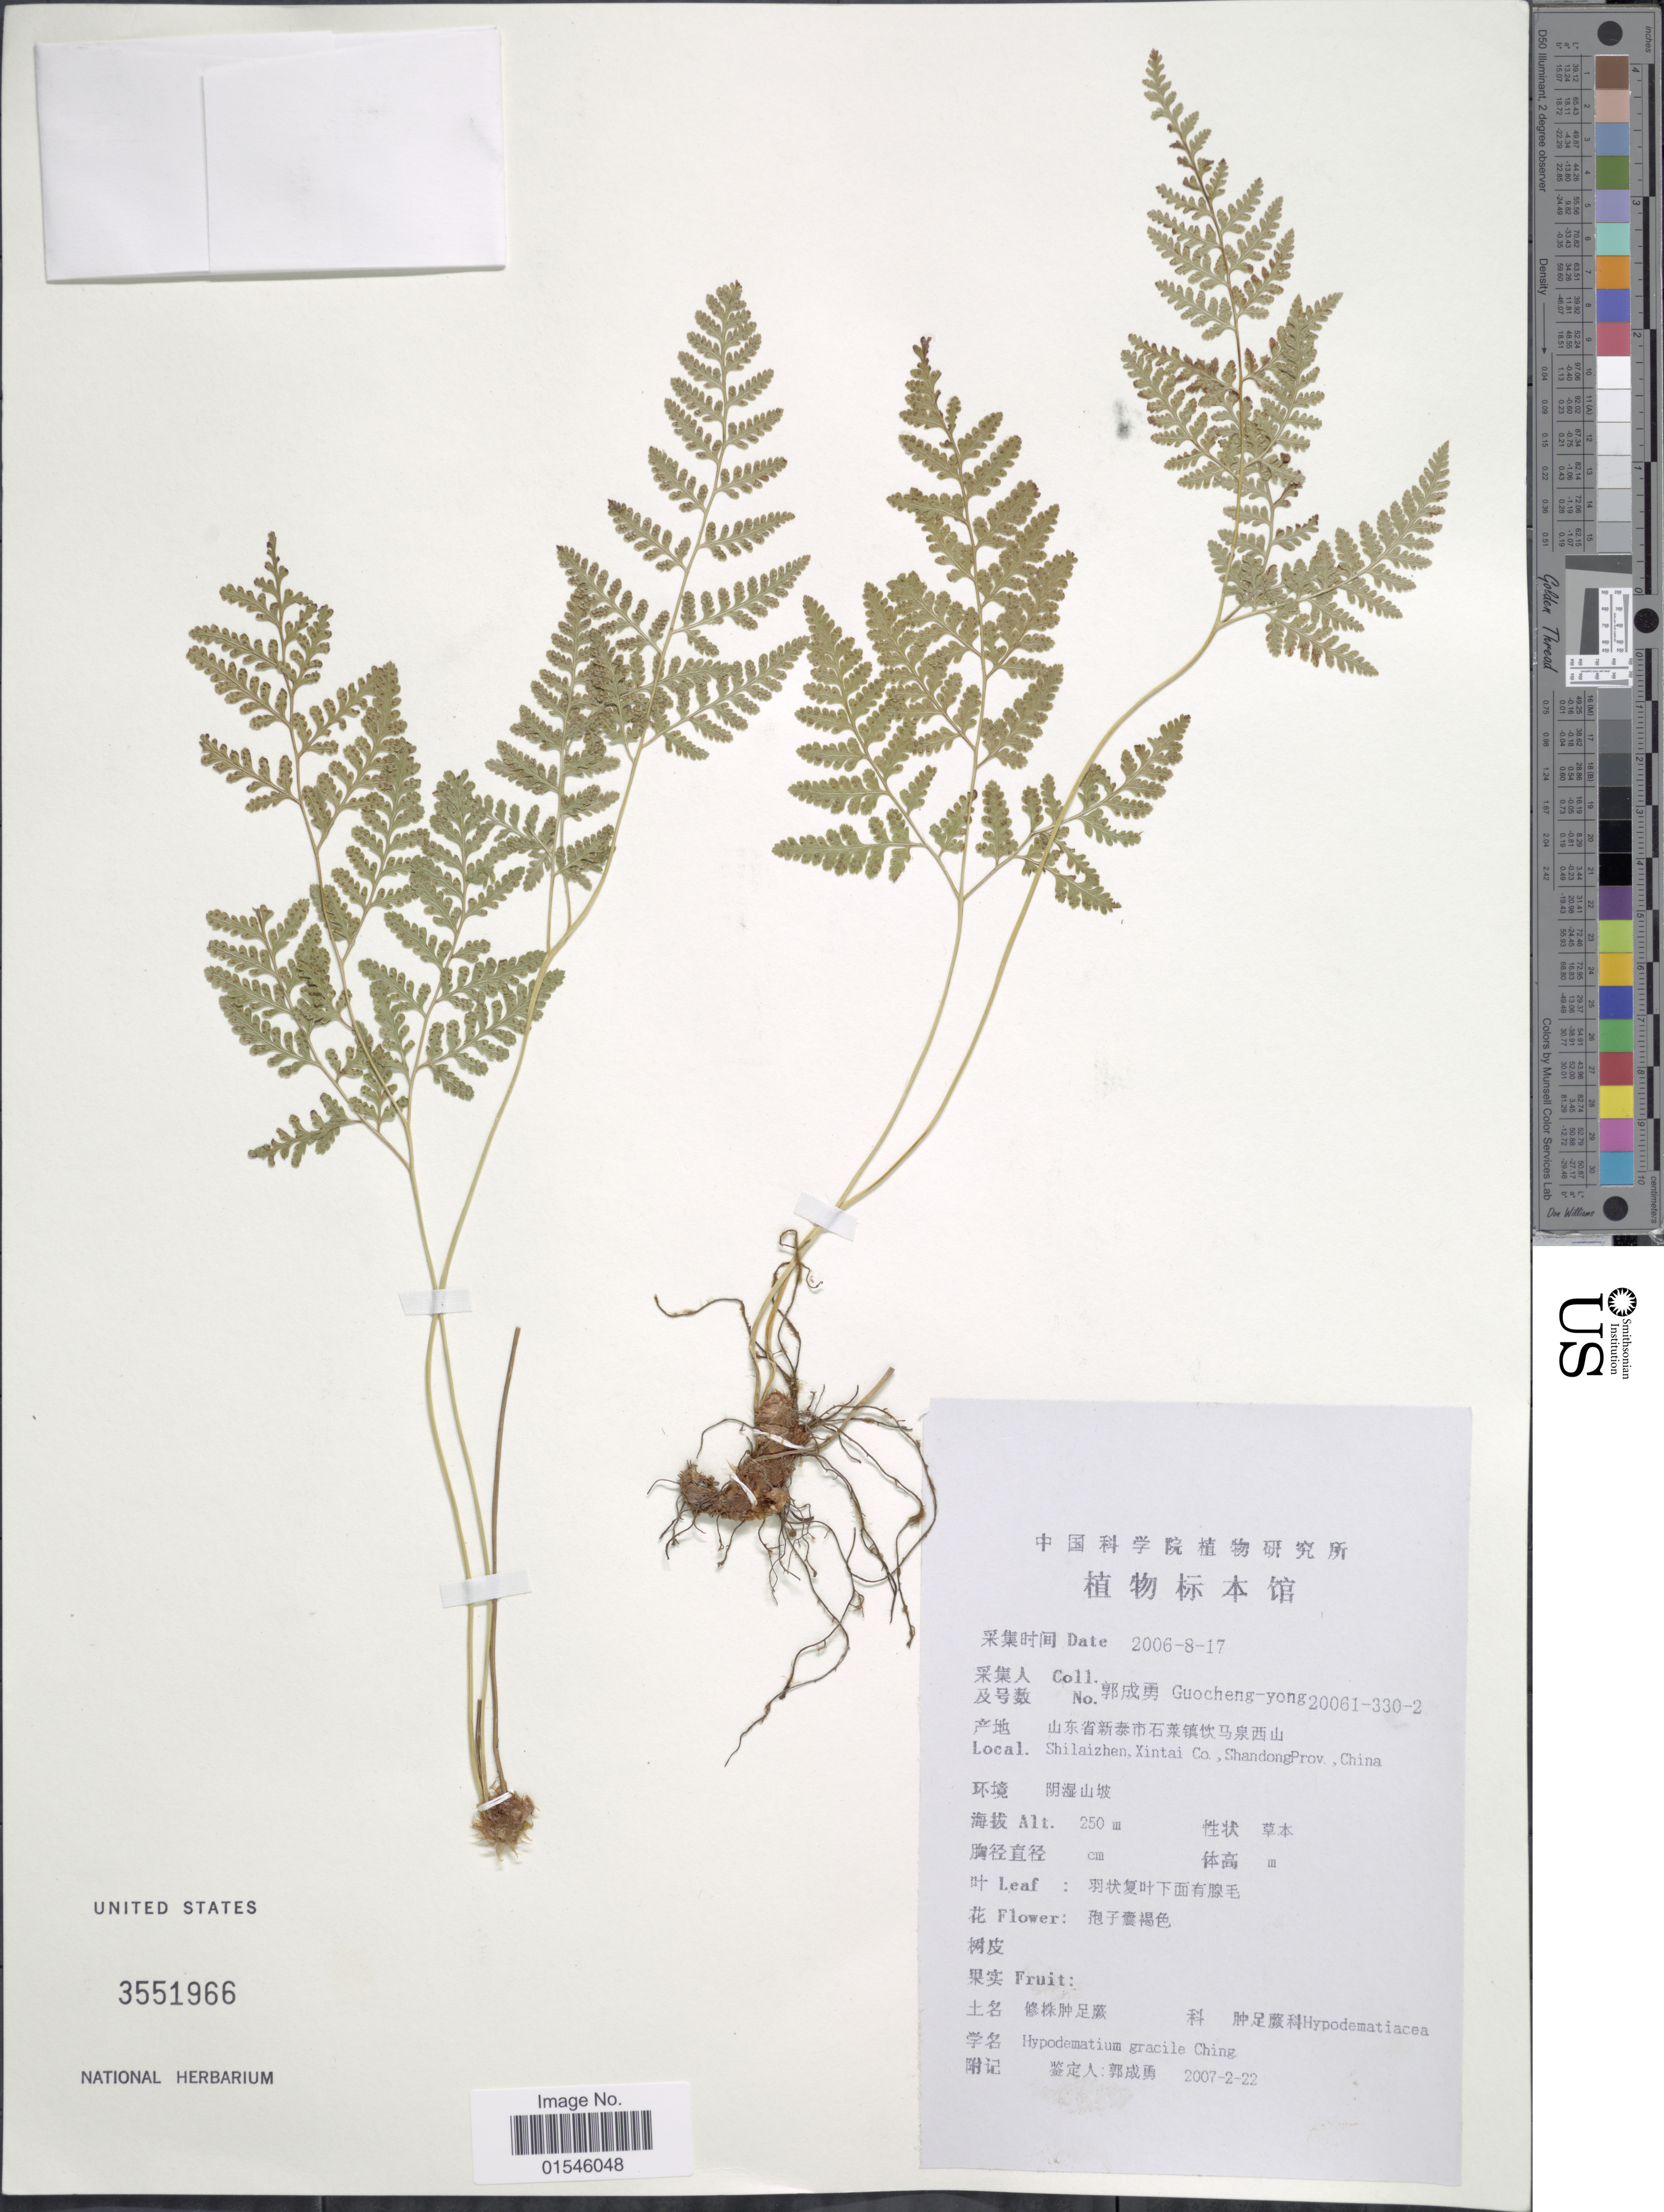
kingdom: Plantae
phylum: Tracheophyta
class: Polypodiopsida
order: Polypodiales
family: Hypodematiaceae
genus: Hypodematium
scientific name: Hypodematium gracile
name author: Ching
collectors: Guo cheng-yong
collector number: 20061-330-2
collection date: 2006-08-17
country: China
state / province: Shandong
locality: Shilaizheb, Xintai Co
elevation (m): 250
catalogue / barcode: US 3551966